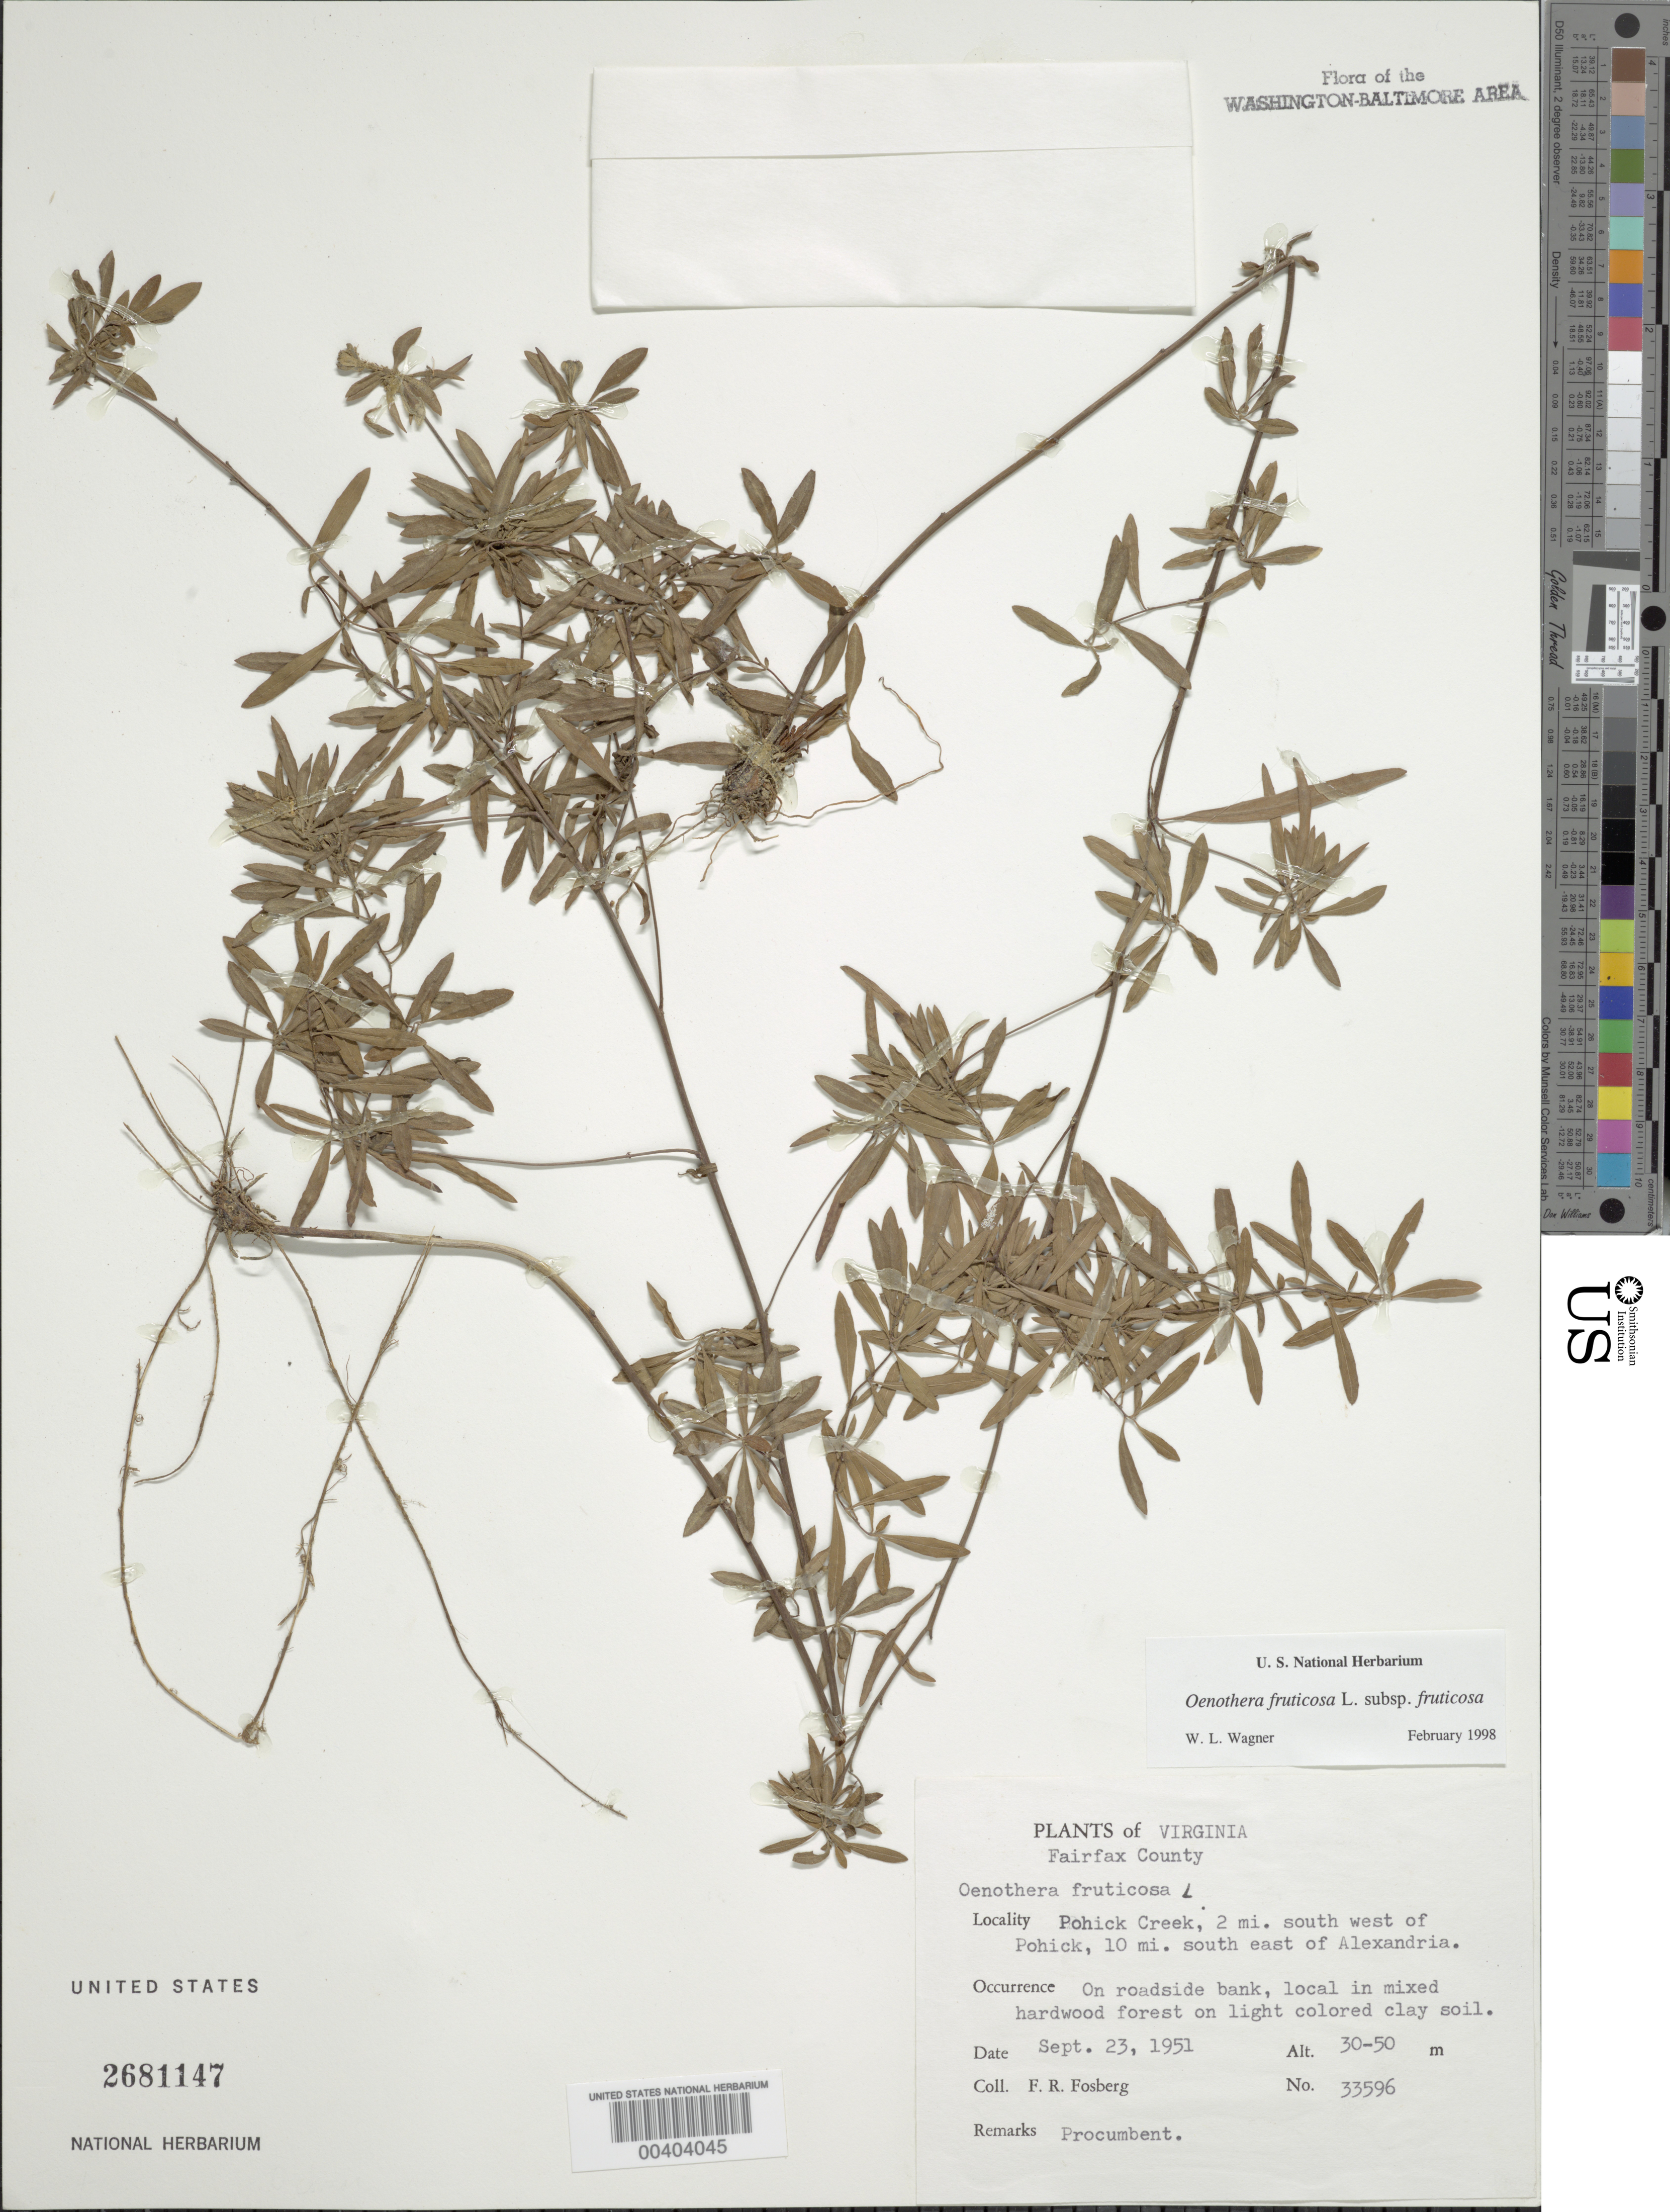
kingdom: Plantae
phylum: Tracheophyta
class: Magnoliopsida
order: Myrtales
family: Onagraceae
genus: Oenothera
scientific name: Oenothera fruticosa subsp. fruticosa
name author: L.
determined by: Wagner, W. L., (BOT), Smithsonian Institution - National Museum of Natural History (UNITED STATES)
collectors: F. R. Fosberg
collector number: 33596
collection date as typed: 23 Sep 1951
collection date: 1951-09-23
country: United States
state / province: Virginia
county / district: Fairfax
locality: Pohick Creek, 2 mi. SW of Pohick, 10 mi. SE of Alexandria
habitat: Roadside bank, local in mixed hardwood forest, lt colored clay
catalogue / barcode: US 2681147